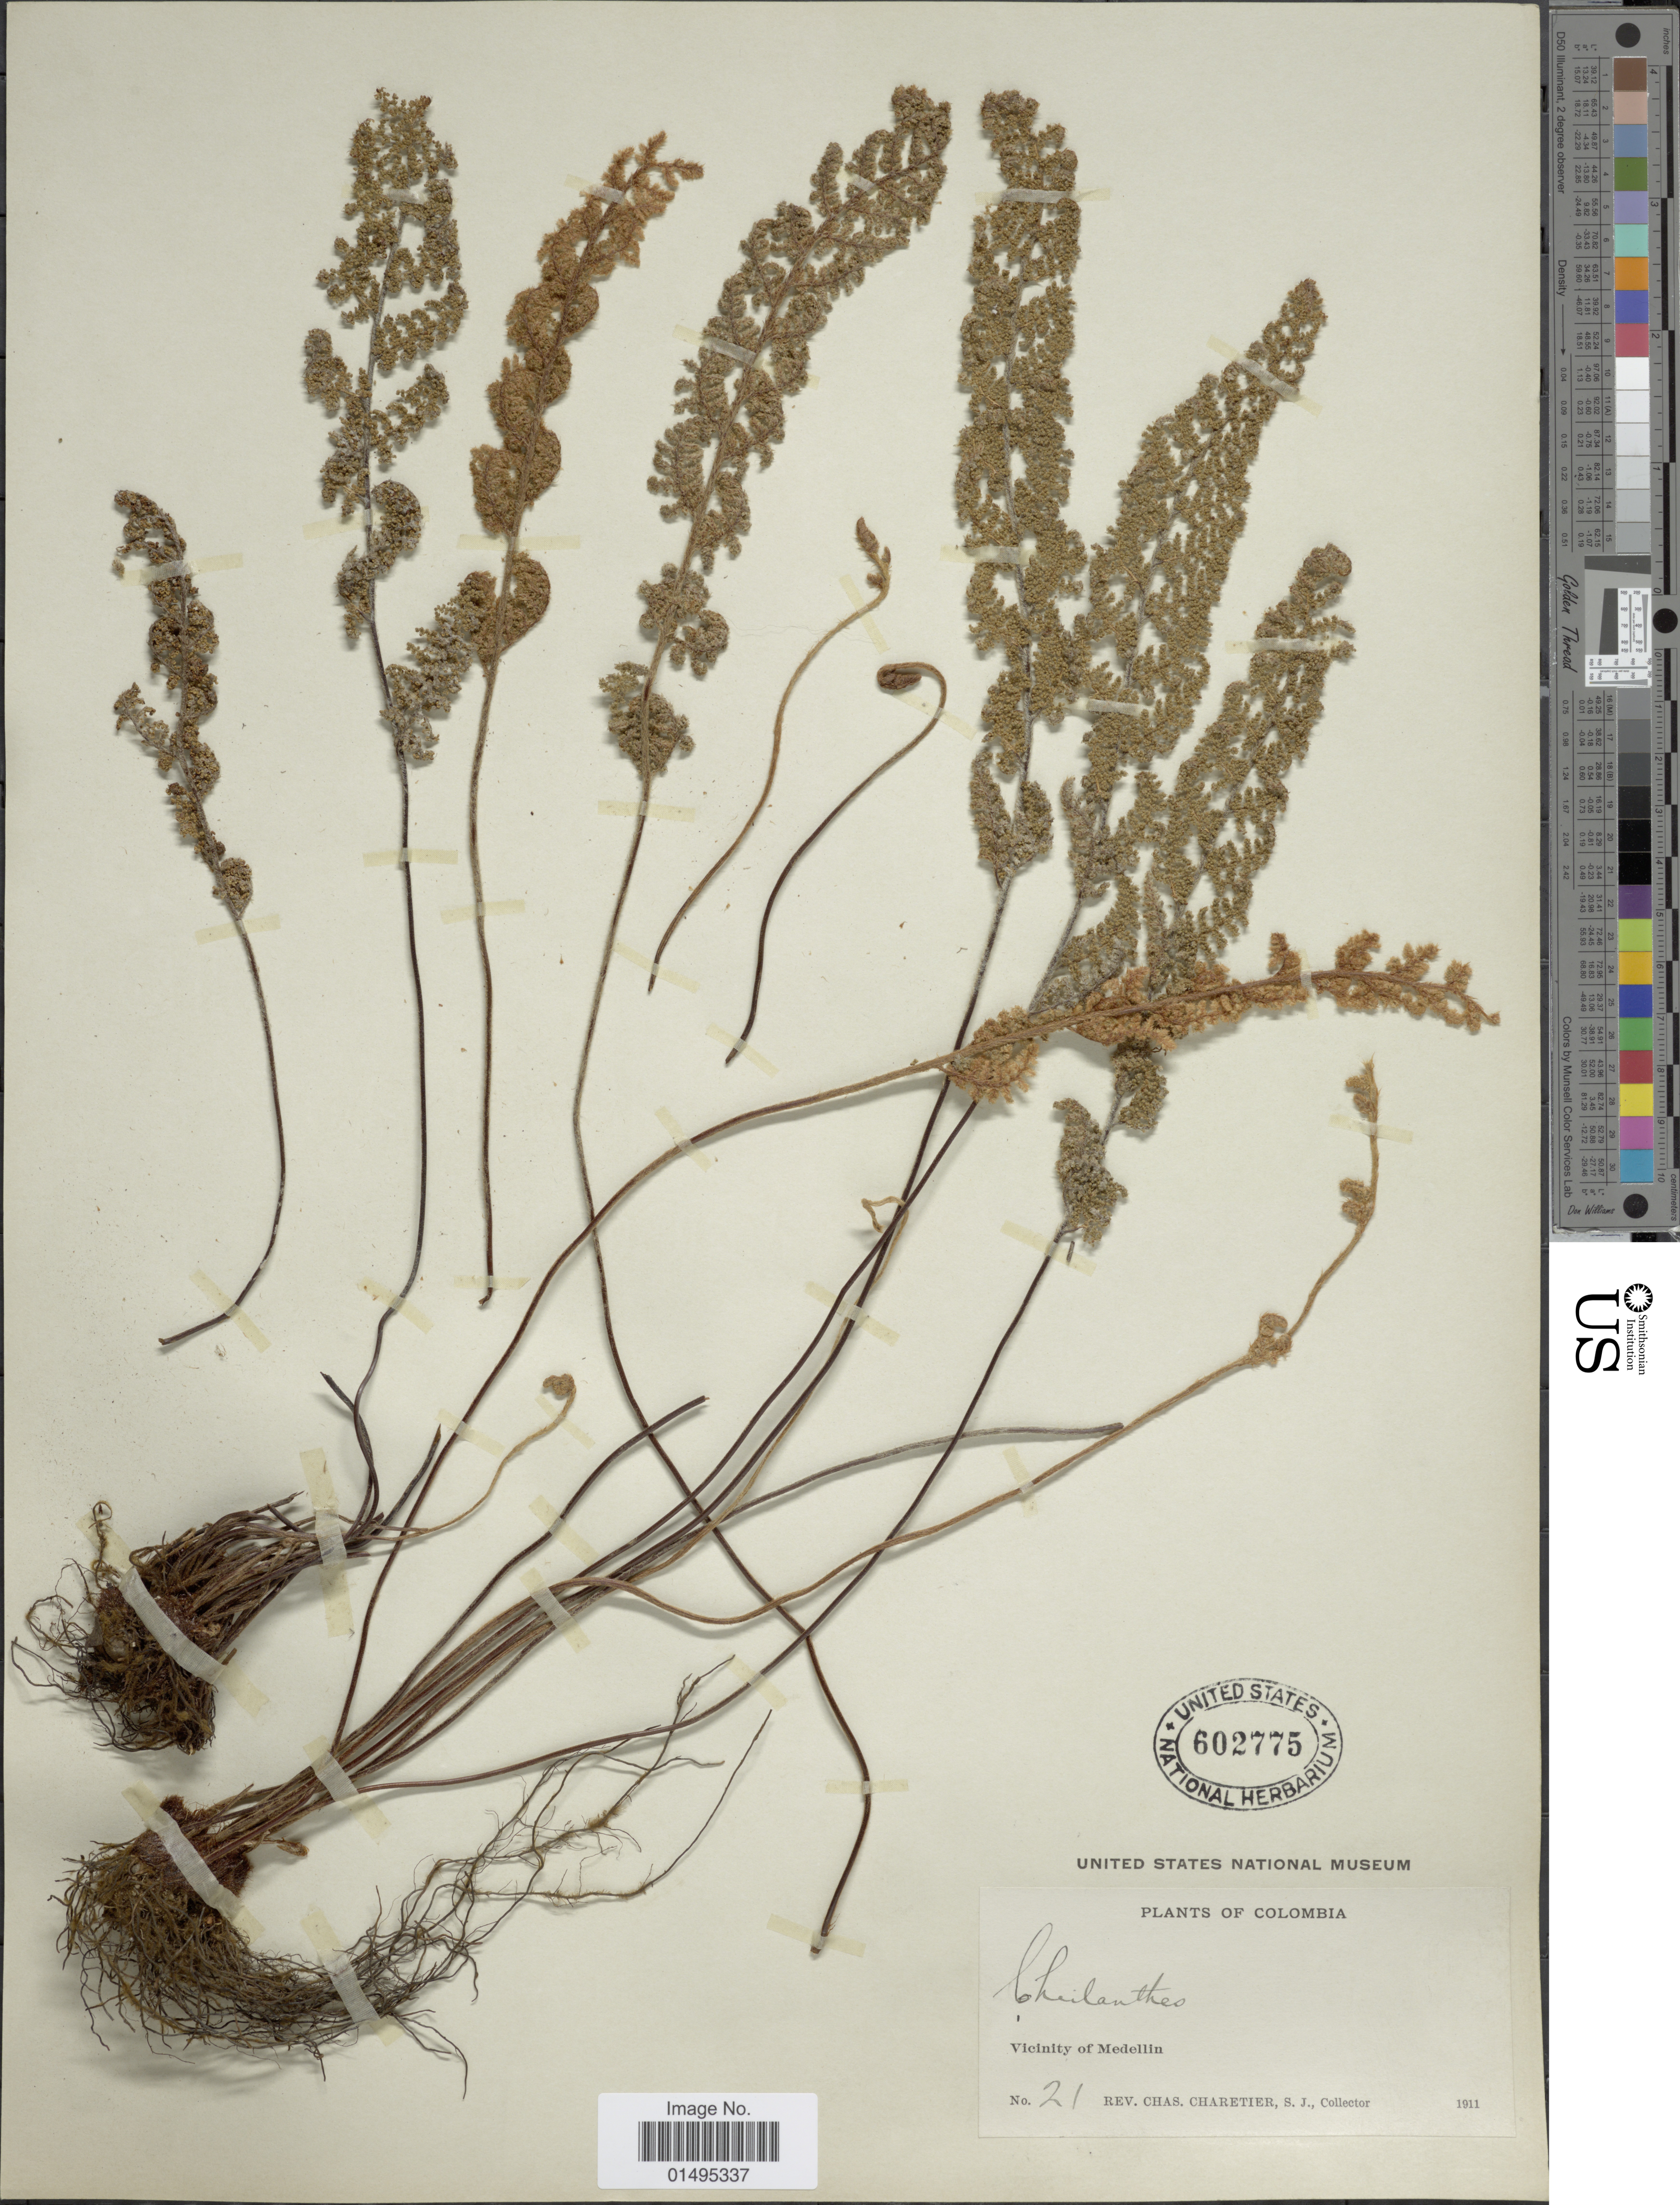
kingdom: Plantae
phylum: Tracheophyta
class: Polypodiopsida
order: Polypodiales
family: Pteridaceae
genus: Myriopteris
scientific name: Myriopteris myriophylla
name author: (Desv.) J. Sm.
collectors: C. Charetier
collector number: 21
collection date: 1911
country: Colombia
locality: Colombia, Vicinity of Medellin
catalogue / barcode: US 602775